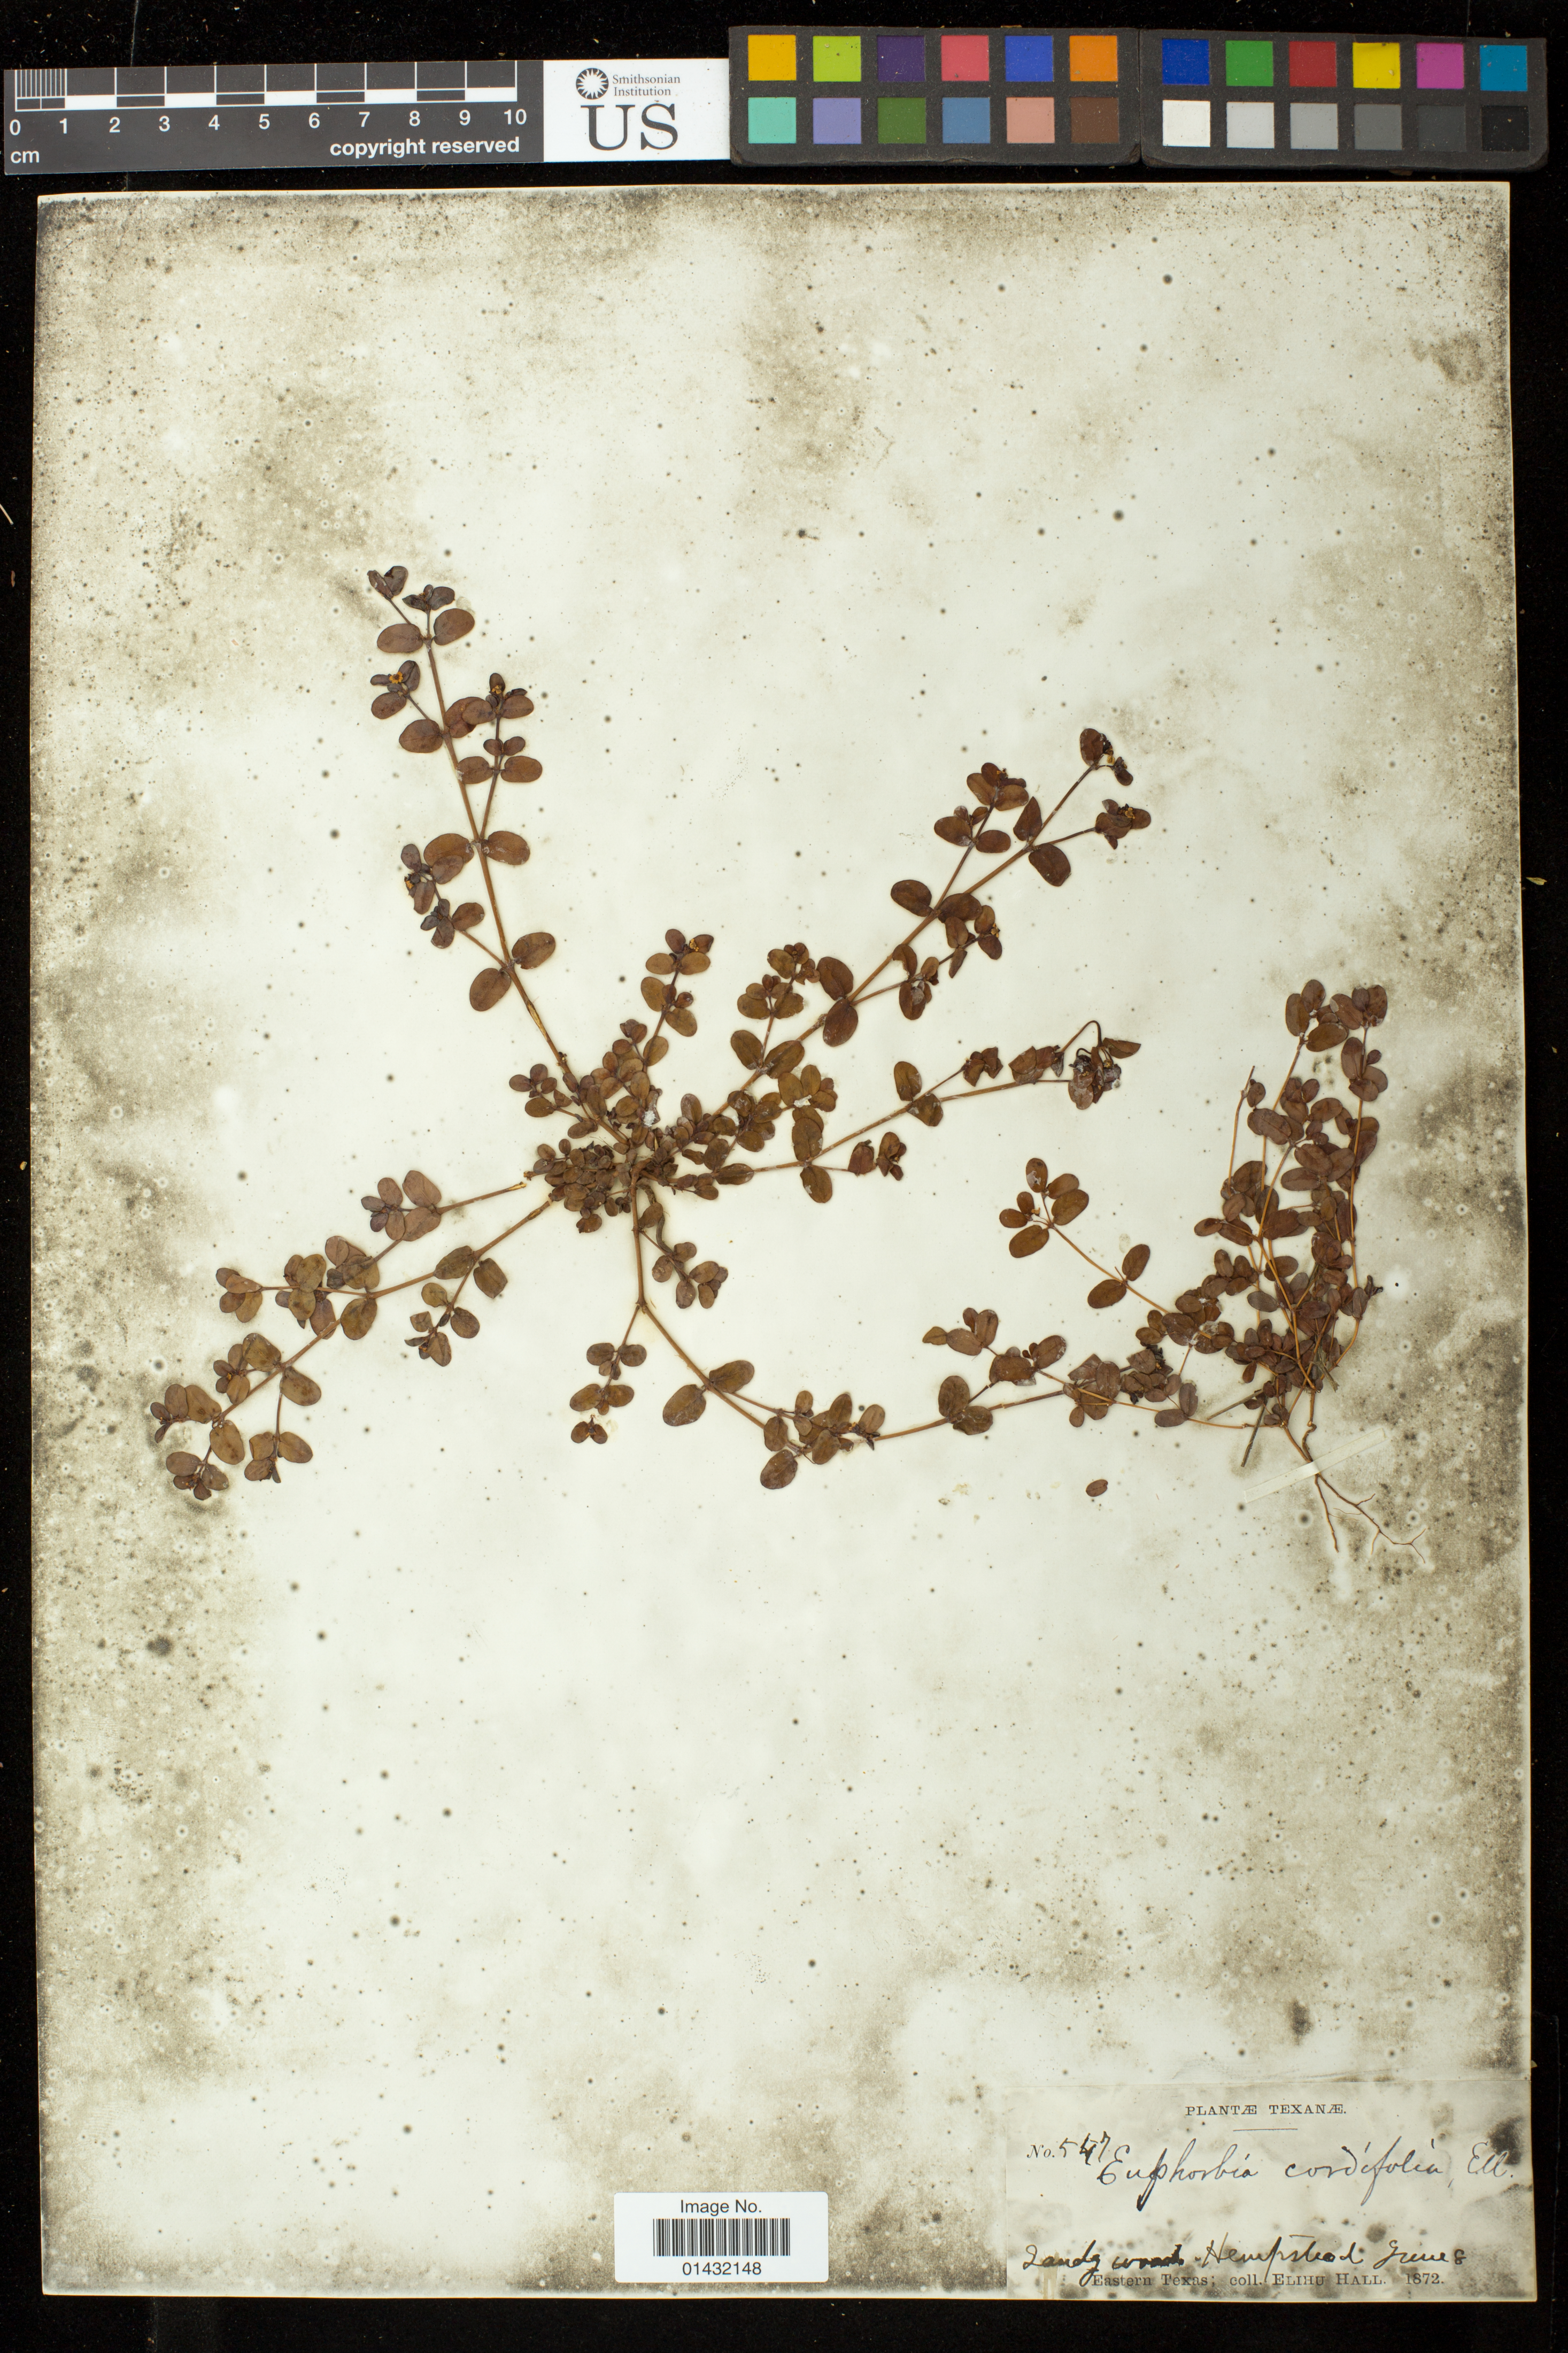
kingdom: Plantae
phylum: Tracheophyta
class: Magnoliopsida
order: Malpighiales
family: Euphorbiaceae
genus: Euphorbia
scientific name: Euphorbia cordifolia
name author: C.A. Mey. & Boiss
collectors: E. Hall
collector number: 547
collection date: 1872-06-08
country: United States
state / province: Texas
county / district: Waller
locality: Sandy woods Hempstead